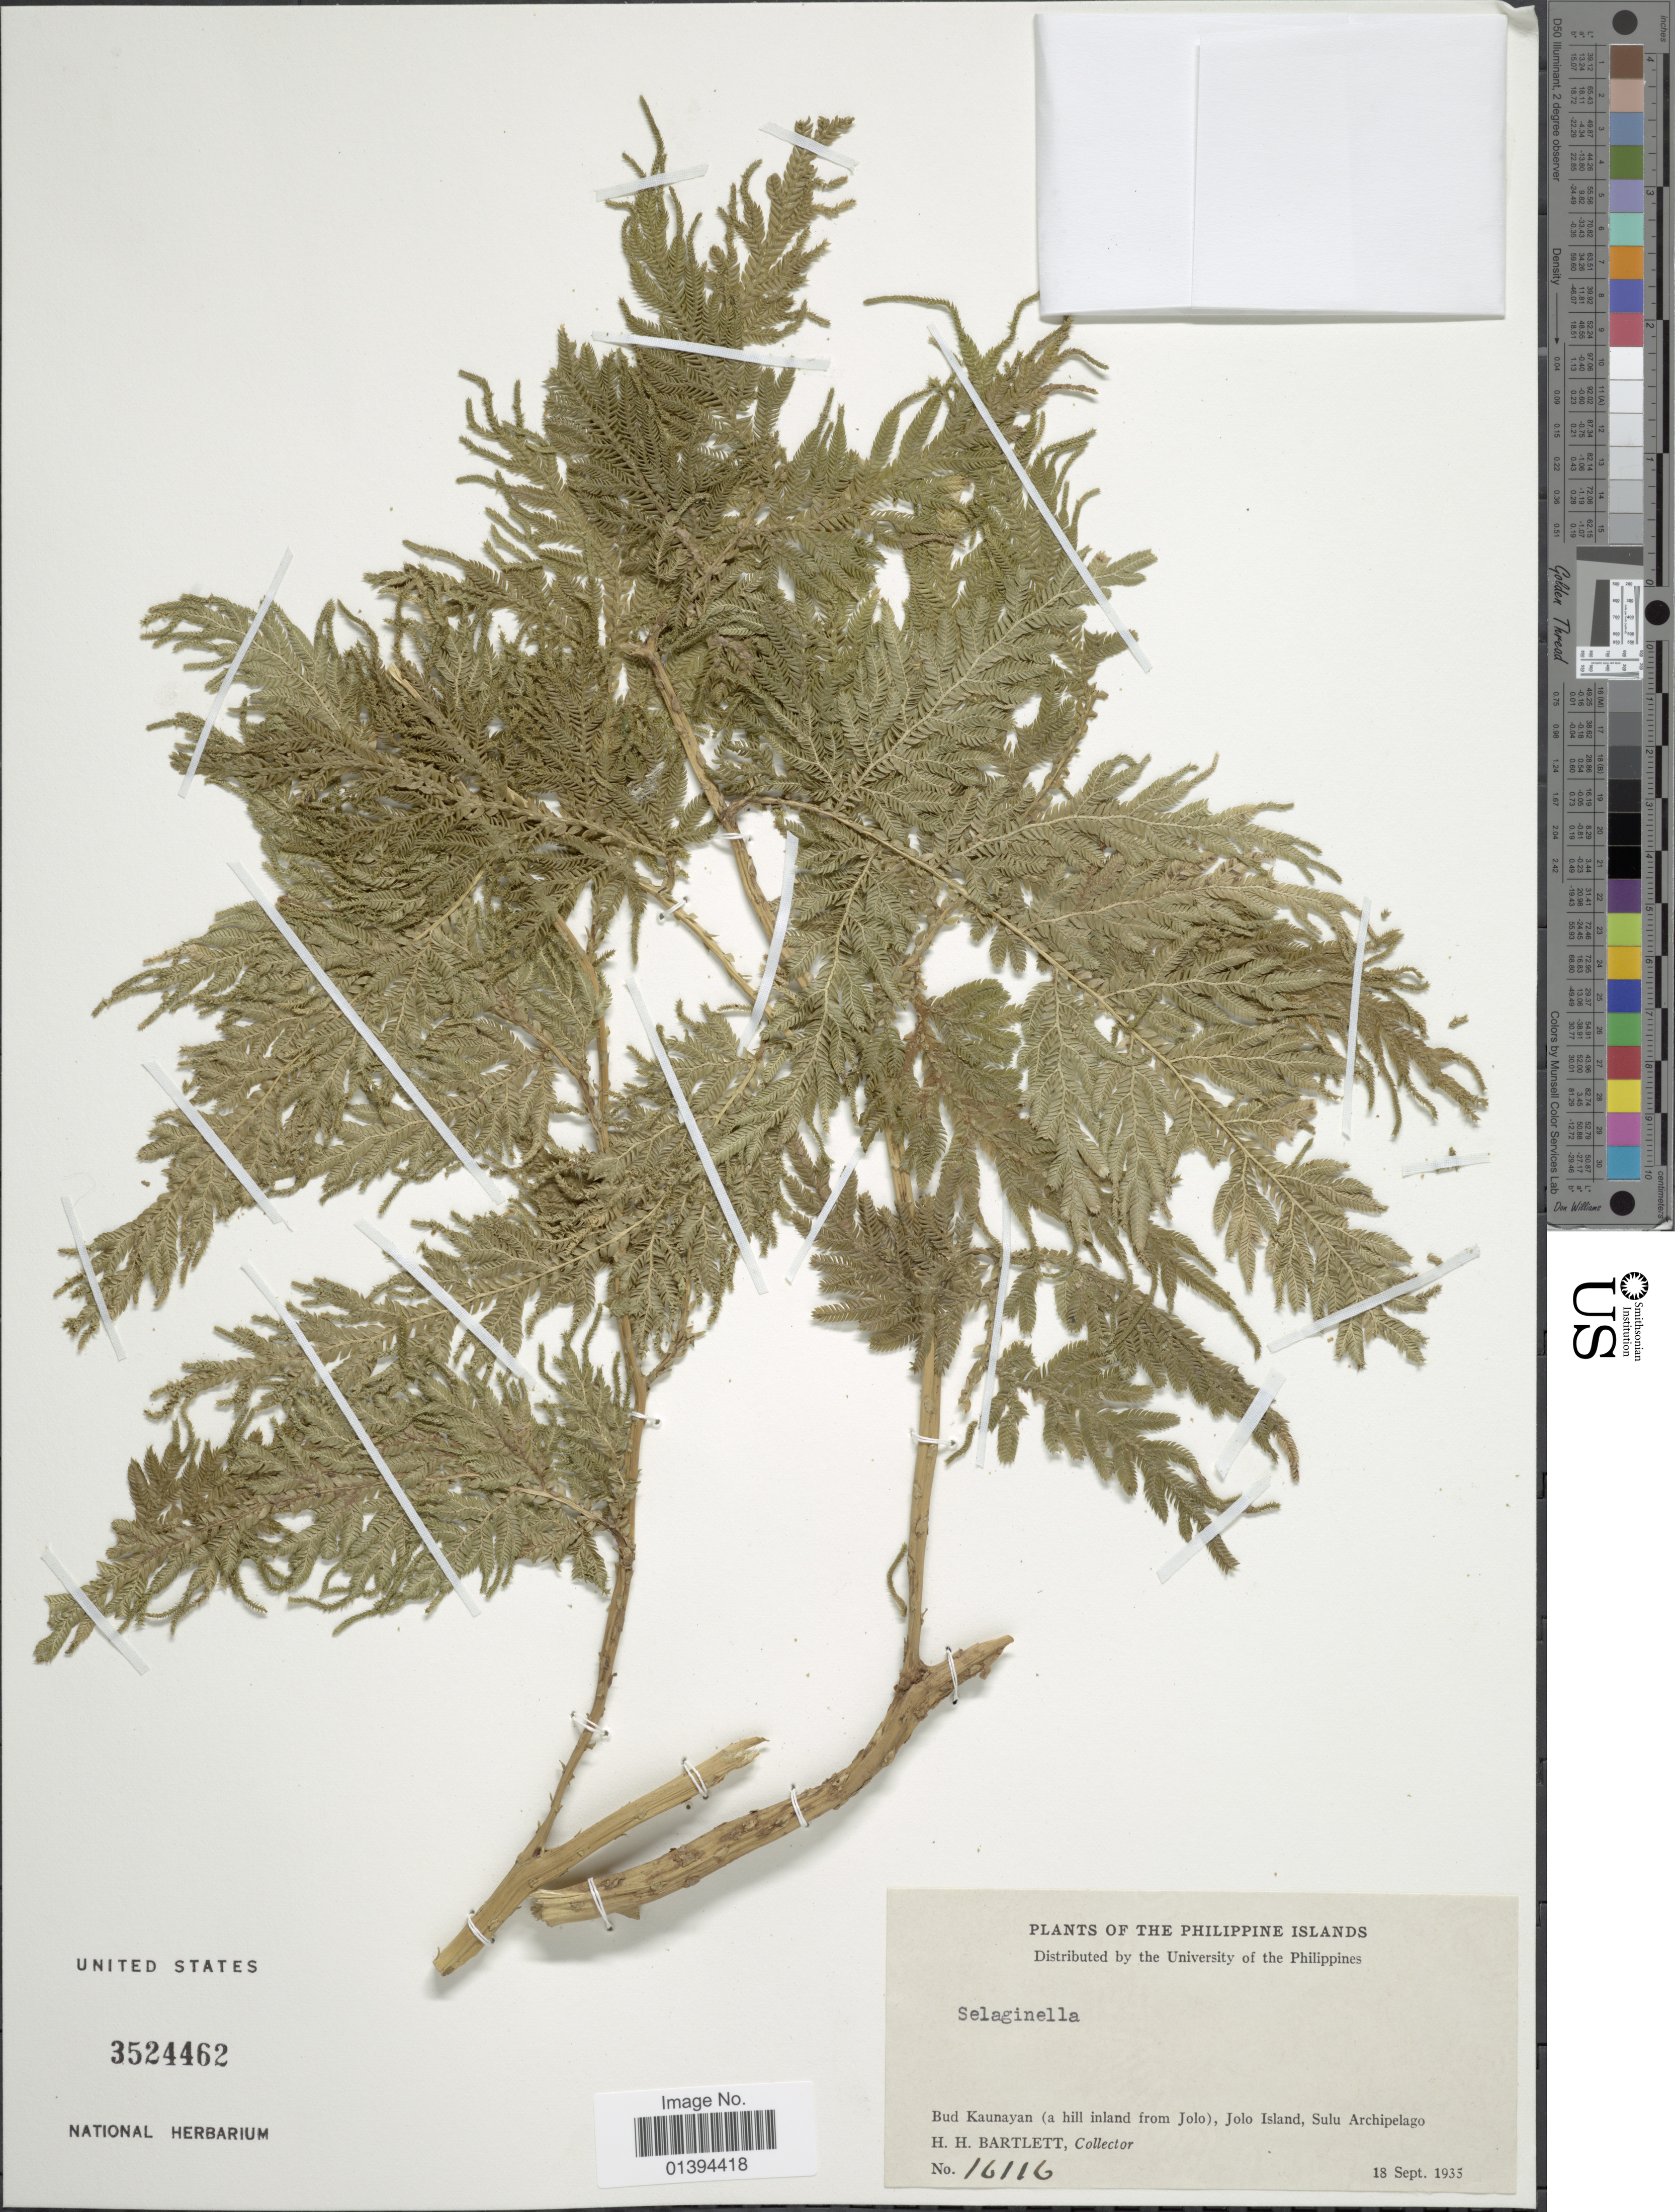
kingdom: Plantae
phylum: Tracheophyta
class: Lycopodiopsida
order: Selaginellales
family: Selaginellaceae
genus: Selaginella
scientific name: Selaginella sp.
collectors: H. H. Bartlett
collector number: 16116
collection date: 1935-09-18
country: Philippines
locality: Bud Kaunayan( a hill inland from Jolo), Jolo Island, Sulu Archipelago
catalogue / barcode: US 3524462